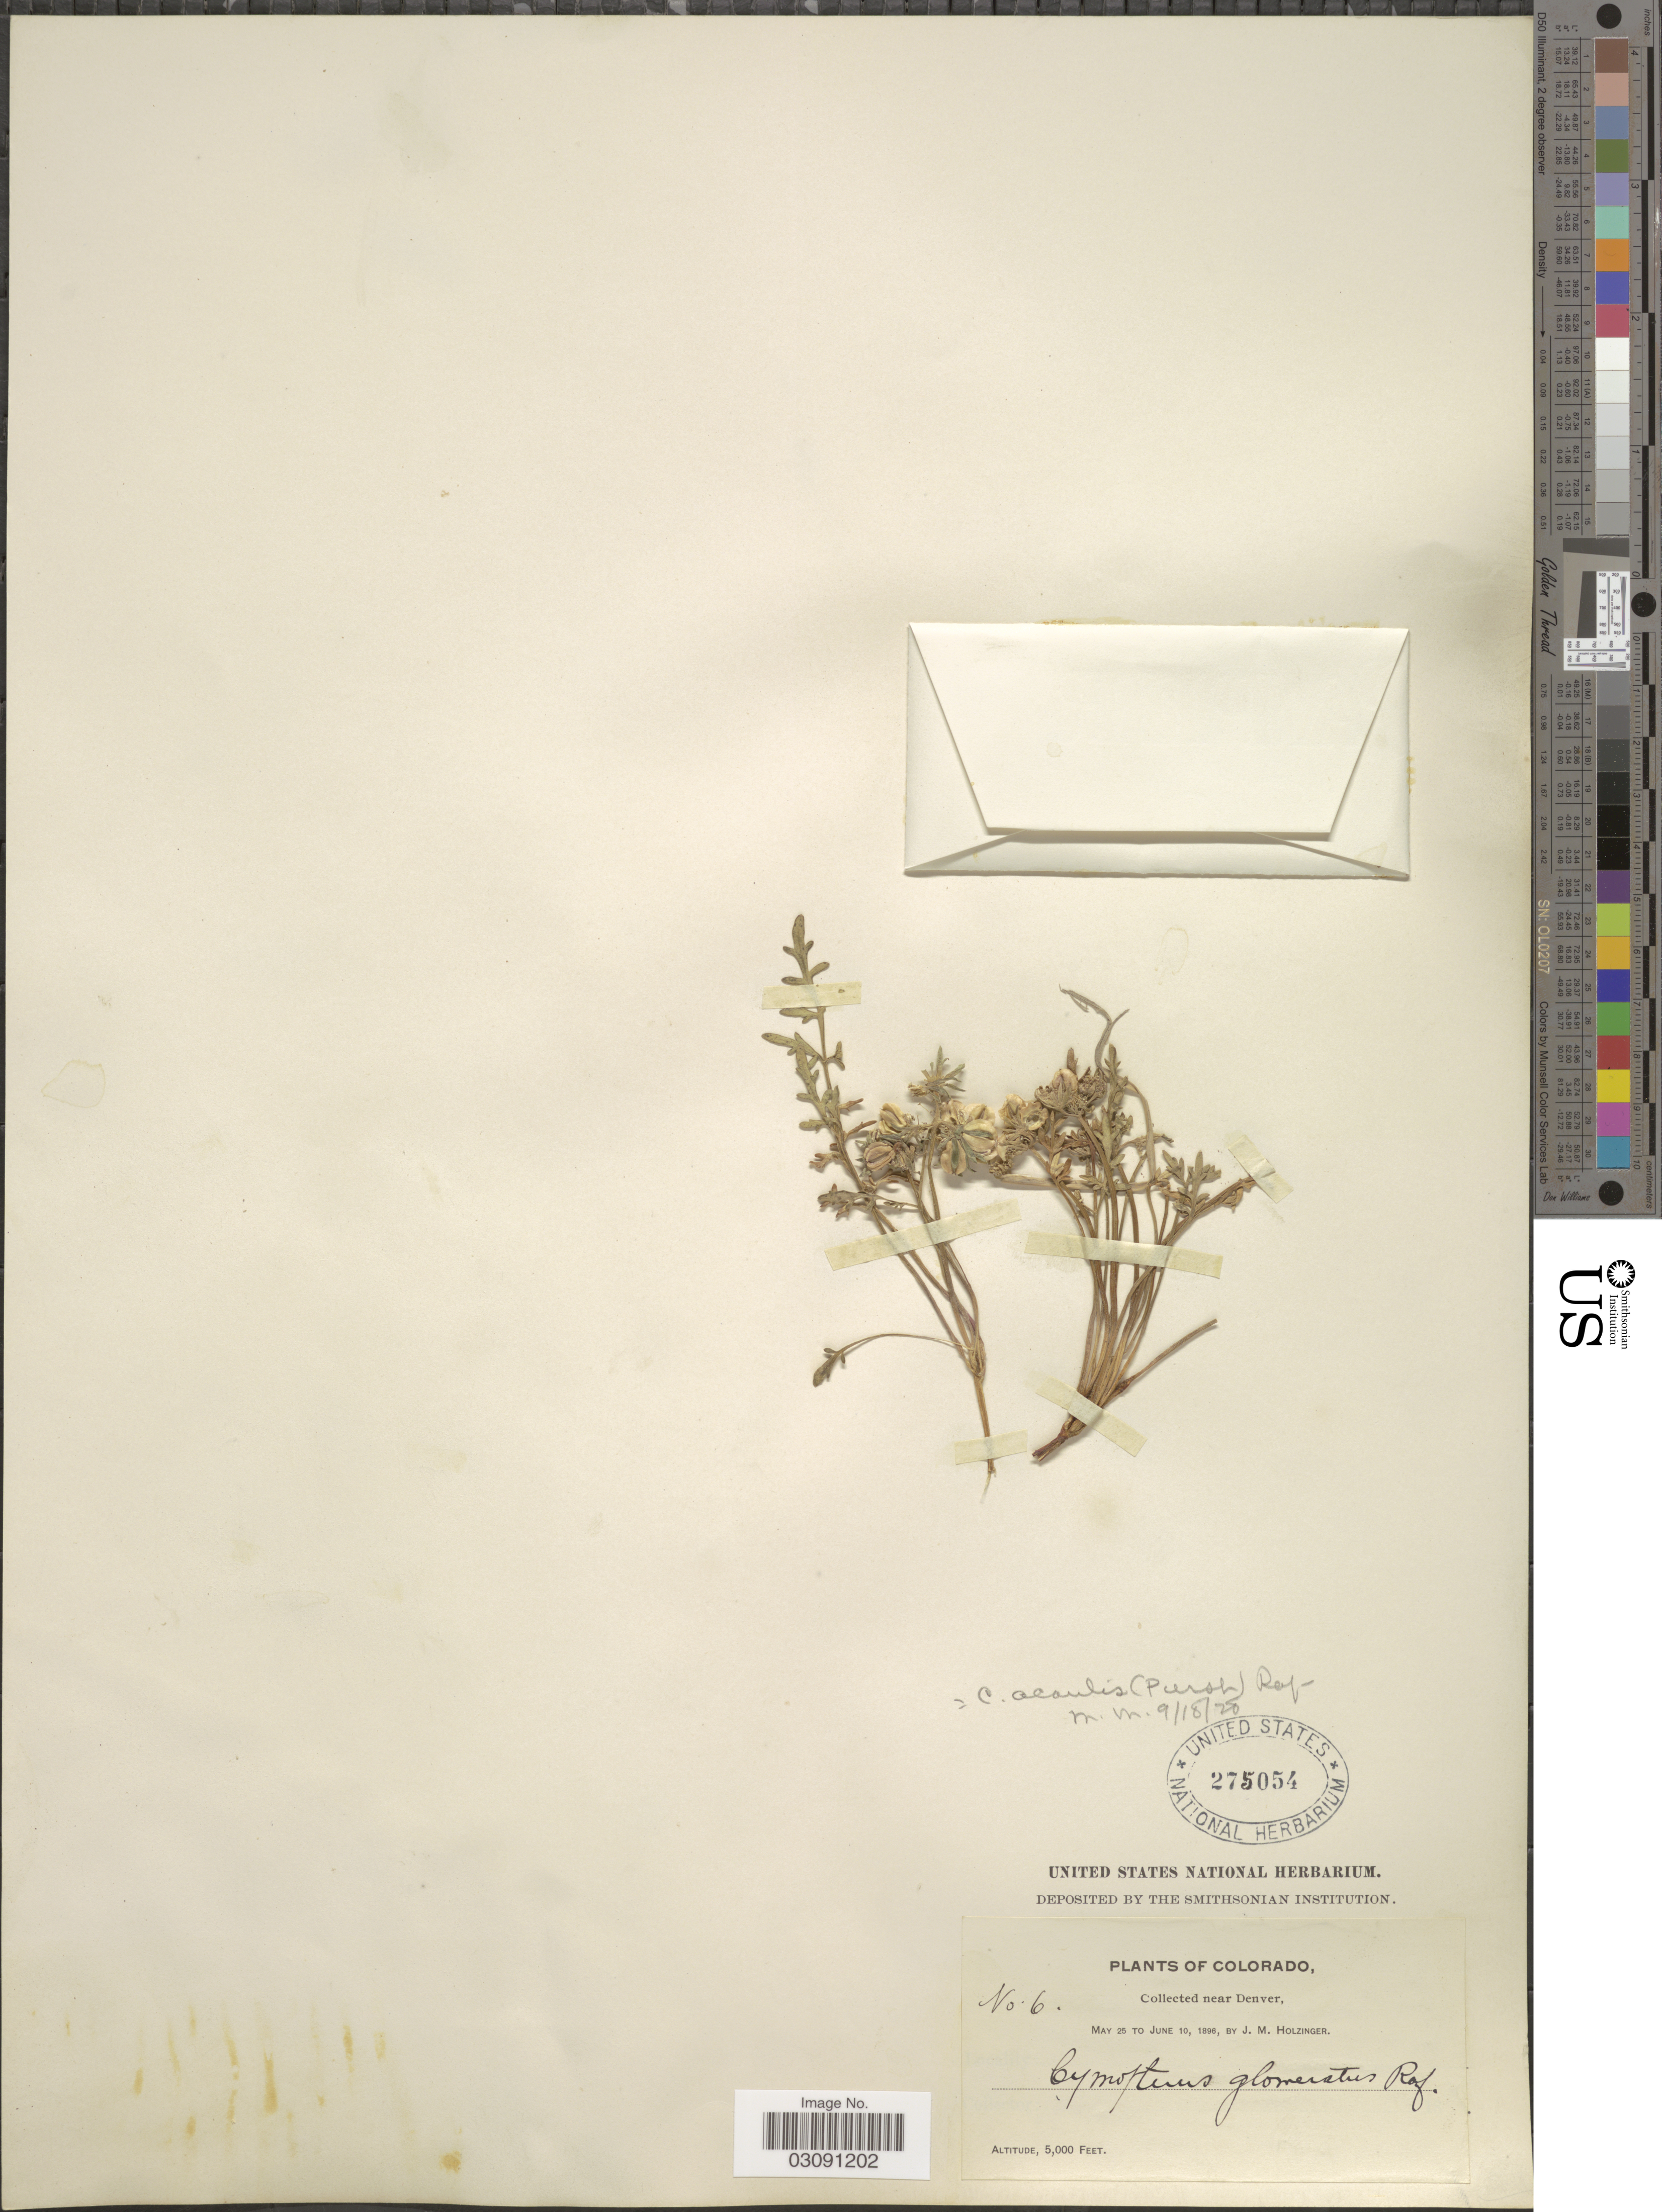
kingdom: Plantae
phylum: Tracheophyta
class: Magnoliopsida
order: Apiales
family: Apiaceae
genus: Cymopterus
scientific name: Cymopterus acaulis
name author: (Pursh) Raf.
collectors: J. M. Holzinger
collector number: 6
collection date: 1896-05-25/1896-06-10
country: United States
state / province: Colorado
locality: Near Denver.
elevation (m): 1524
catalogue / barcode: US 275054